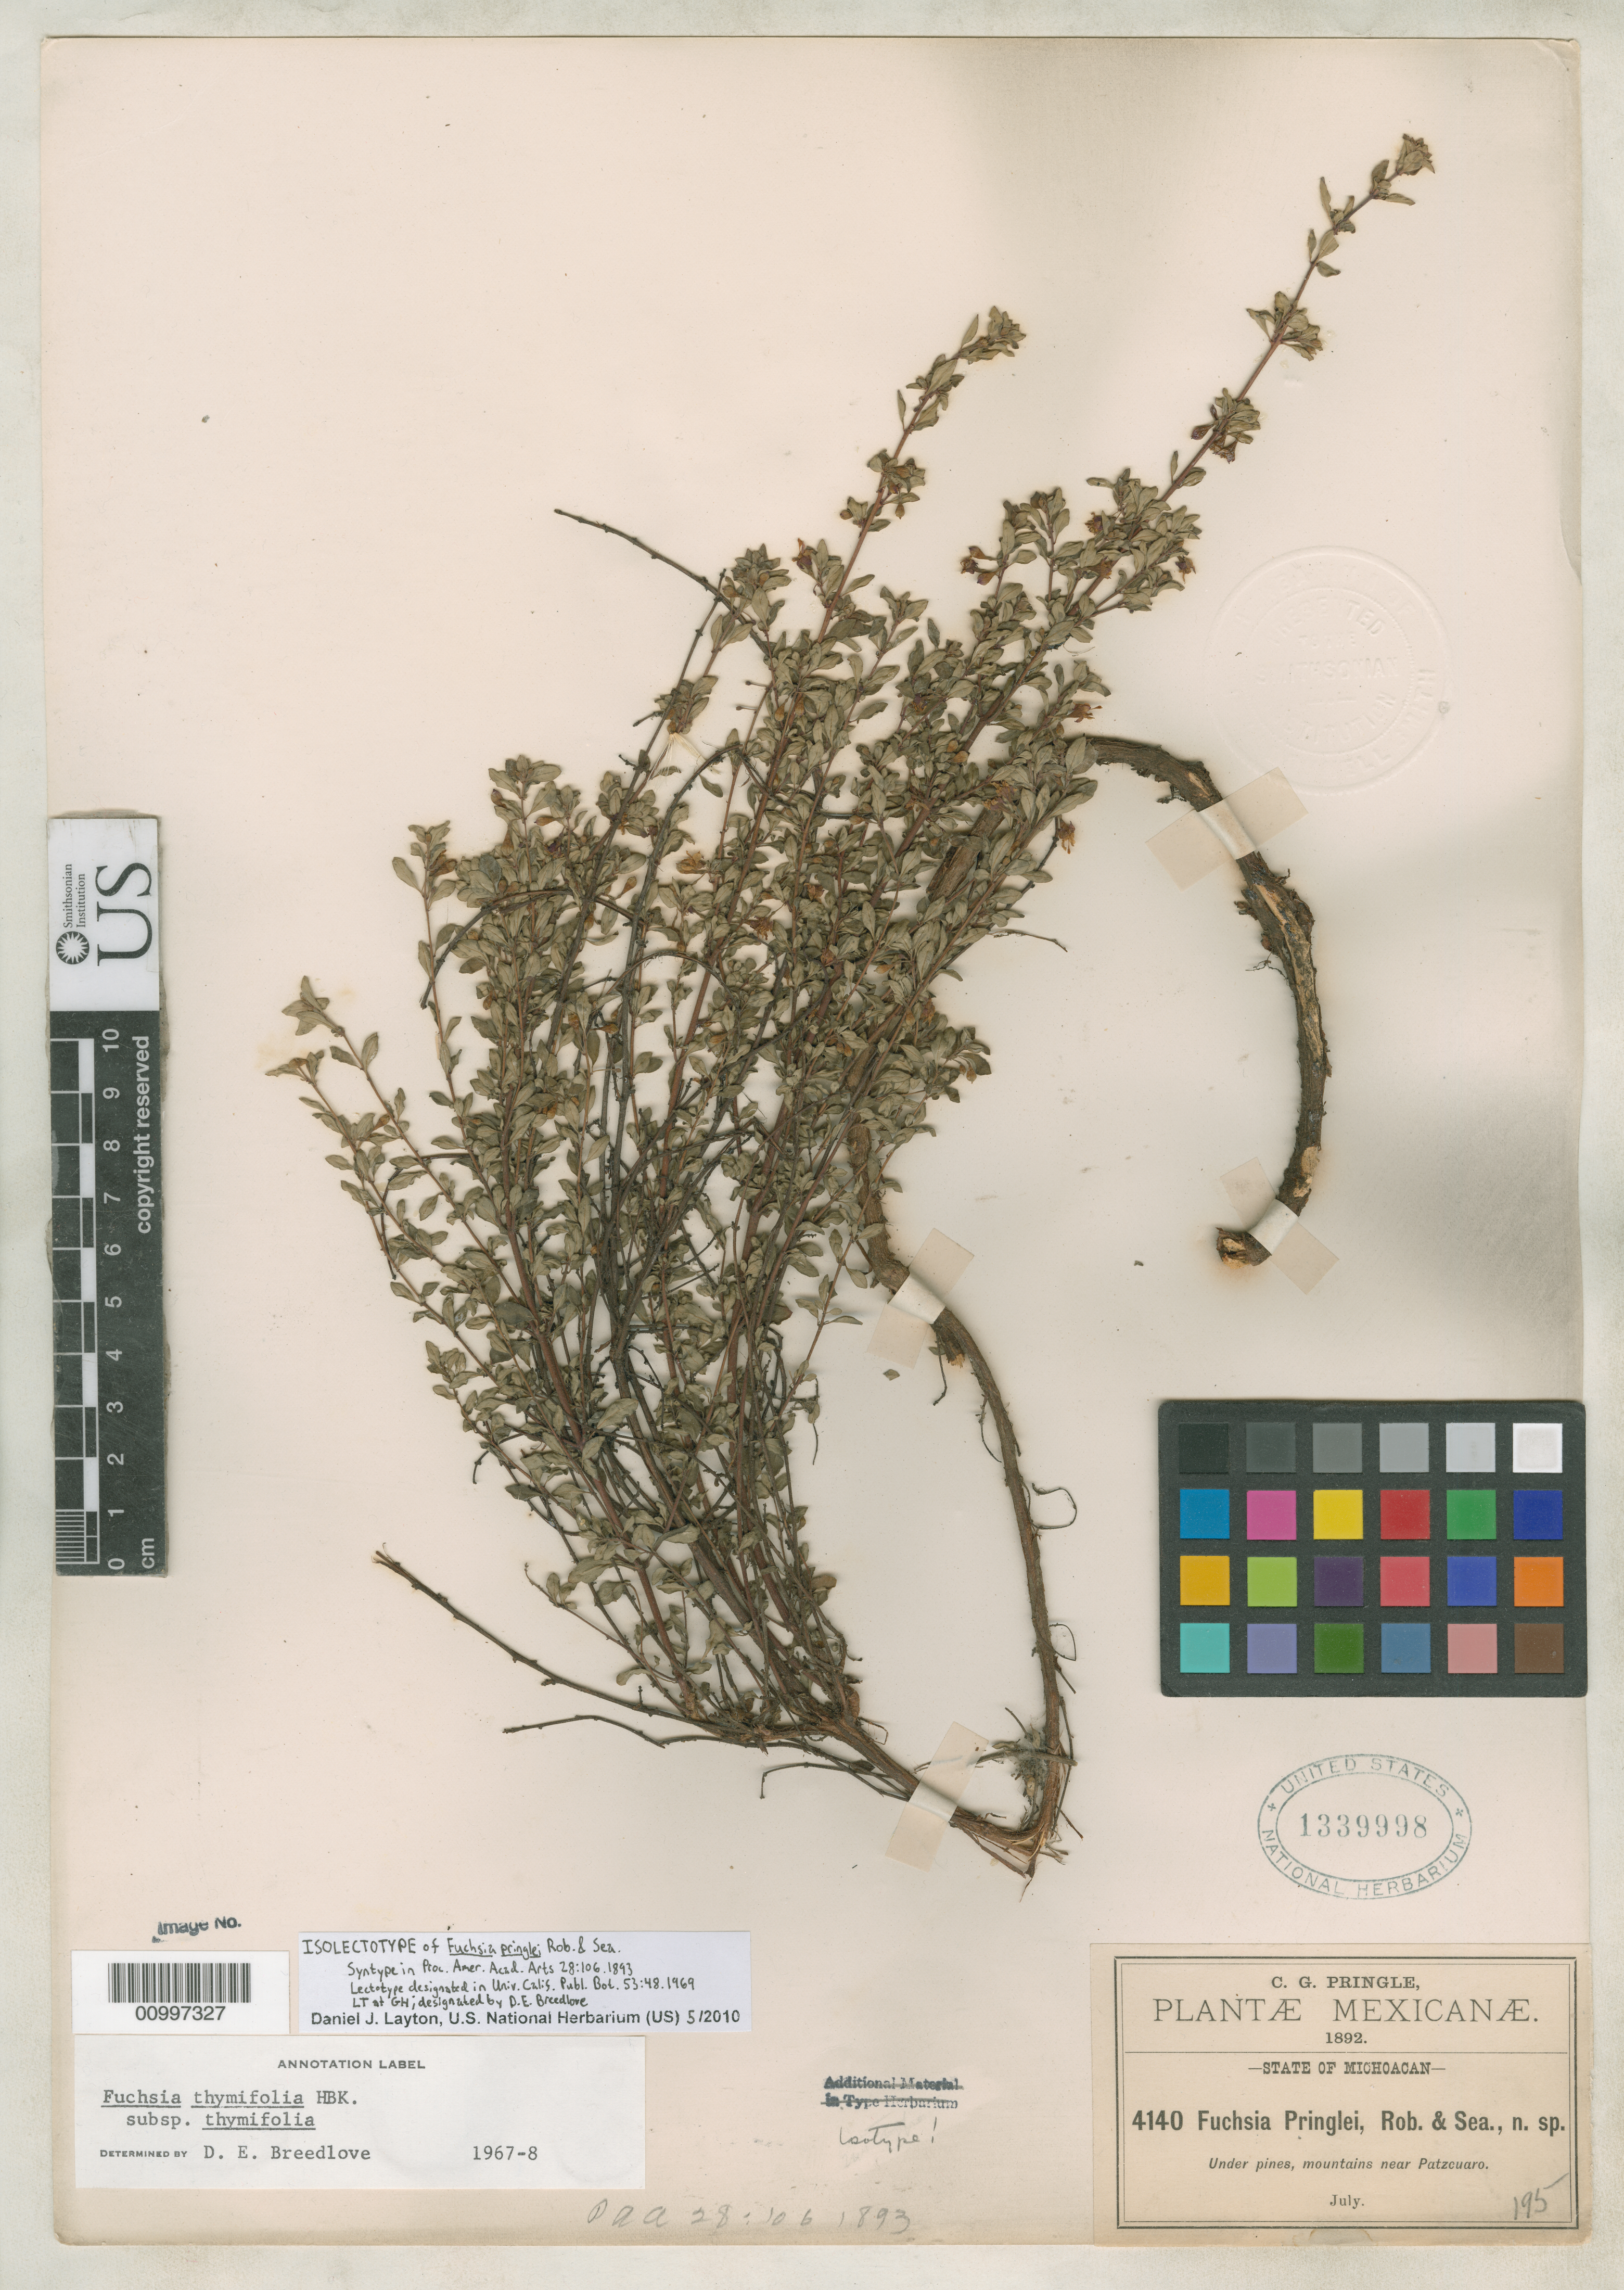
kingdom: Plantae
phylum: Tracheophyta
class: Magnoliopsida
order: Myrtales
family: Onagraceae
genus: Fuchsia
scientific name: Fuchsia pringlei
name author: B.L. Rob. & Seaton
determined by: Breedlove, D. E.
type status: Isolectotype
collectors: C. G. Pringle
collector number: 4140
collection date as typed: Jul 1892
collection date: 1892-07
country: Mexico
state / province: Michoacán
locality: Mountains near Patzcuaro.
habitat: Under pines.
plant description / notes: From the herbarium of J. Donnell Smith.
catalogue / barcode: US 1339998